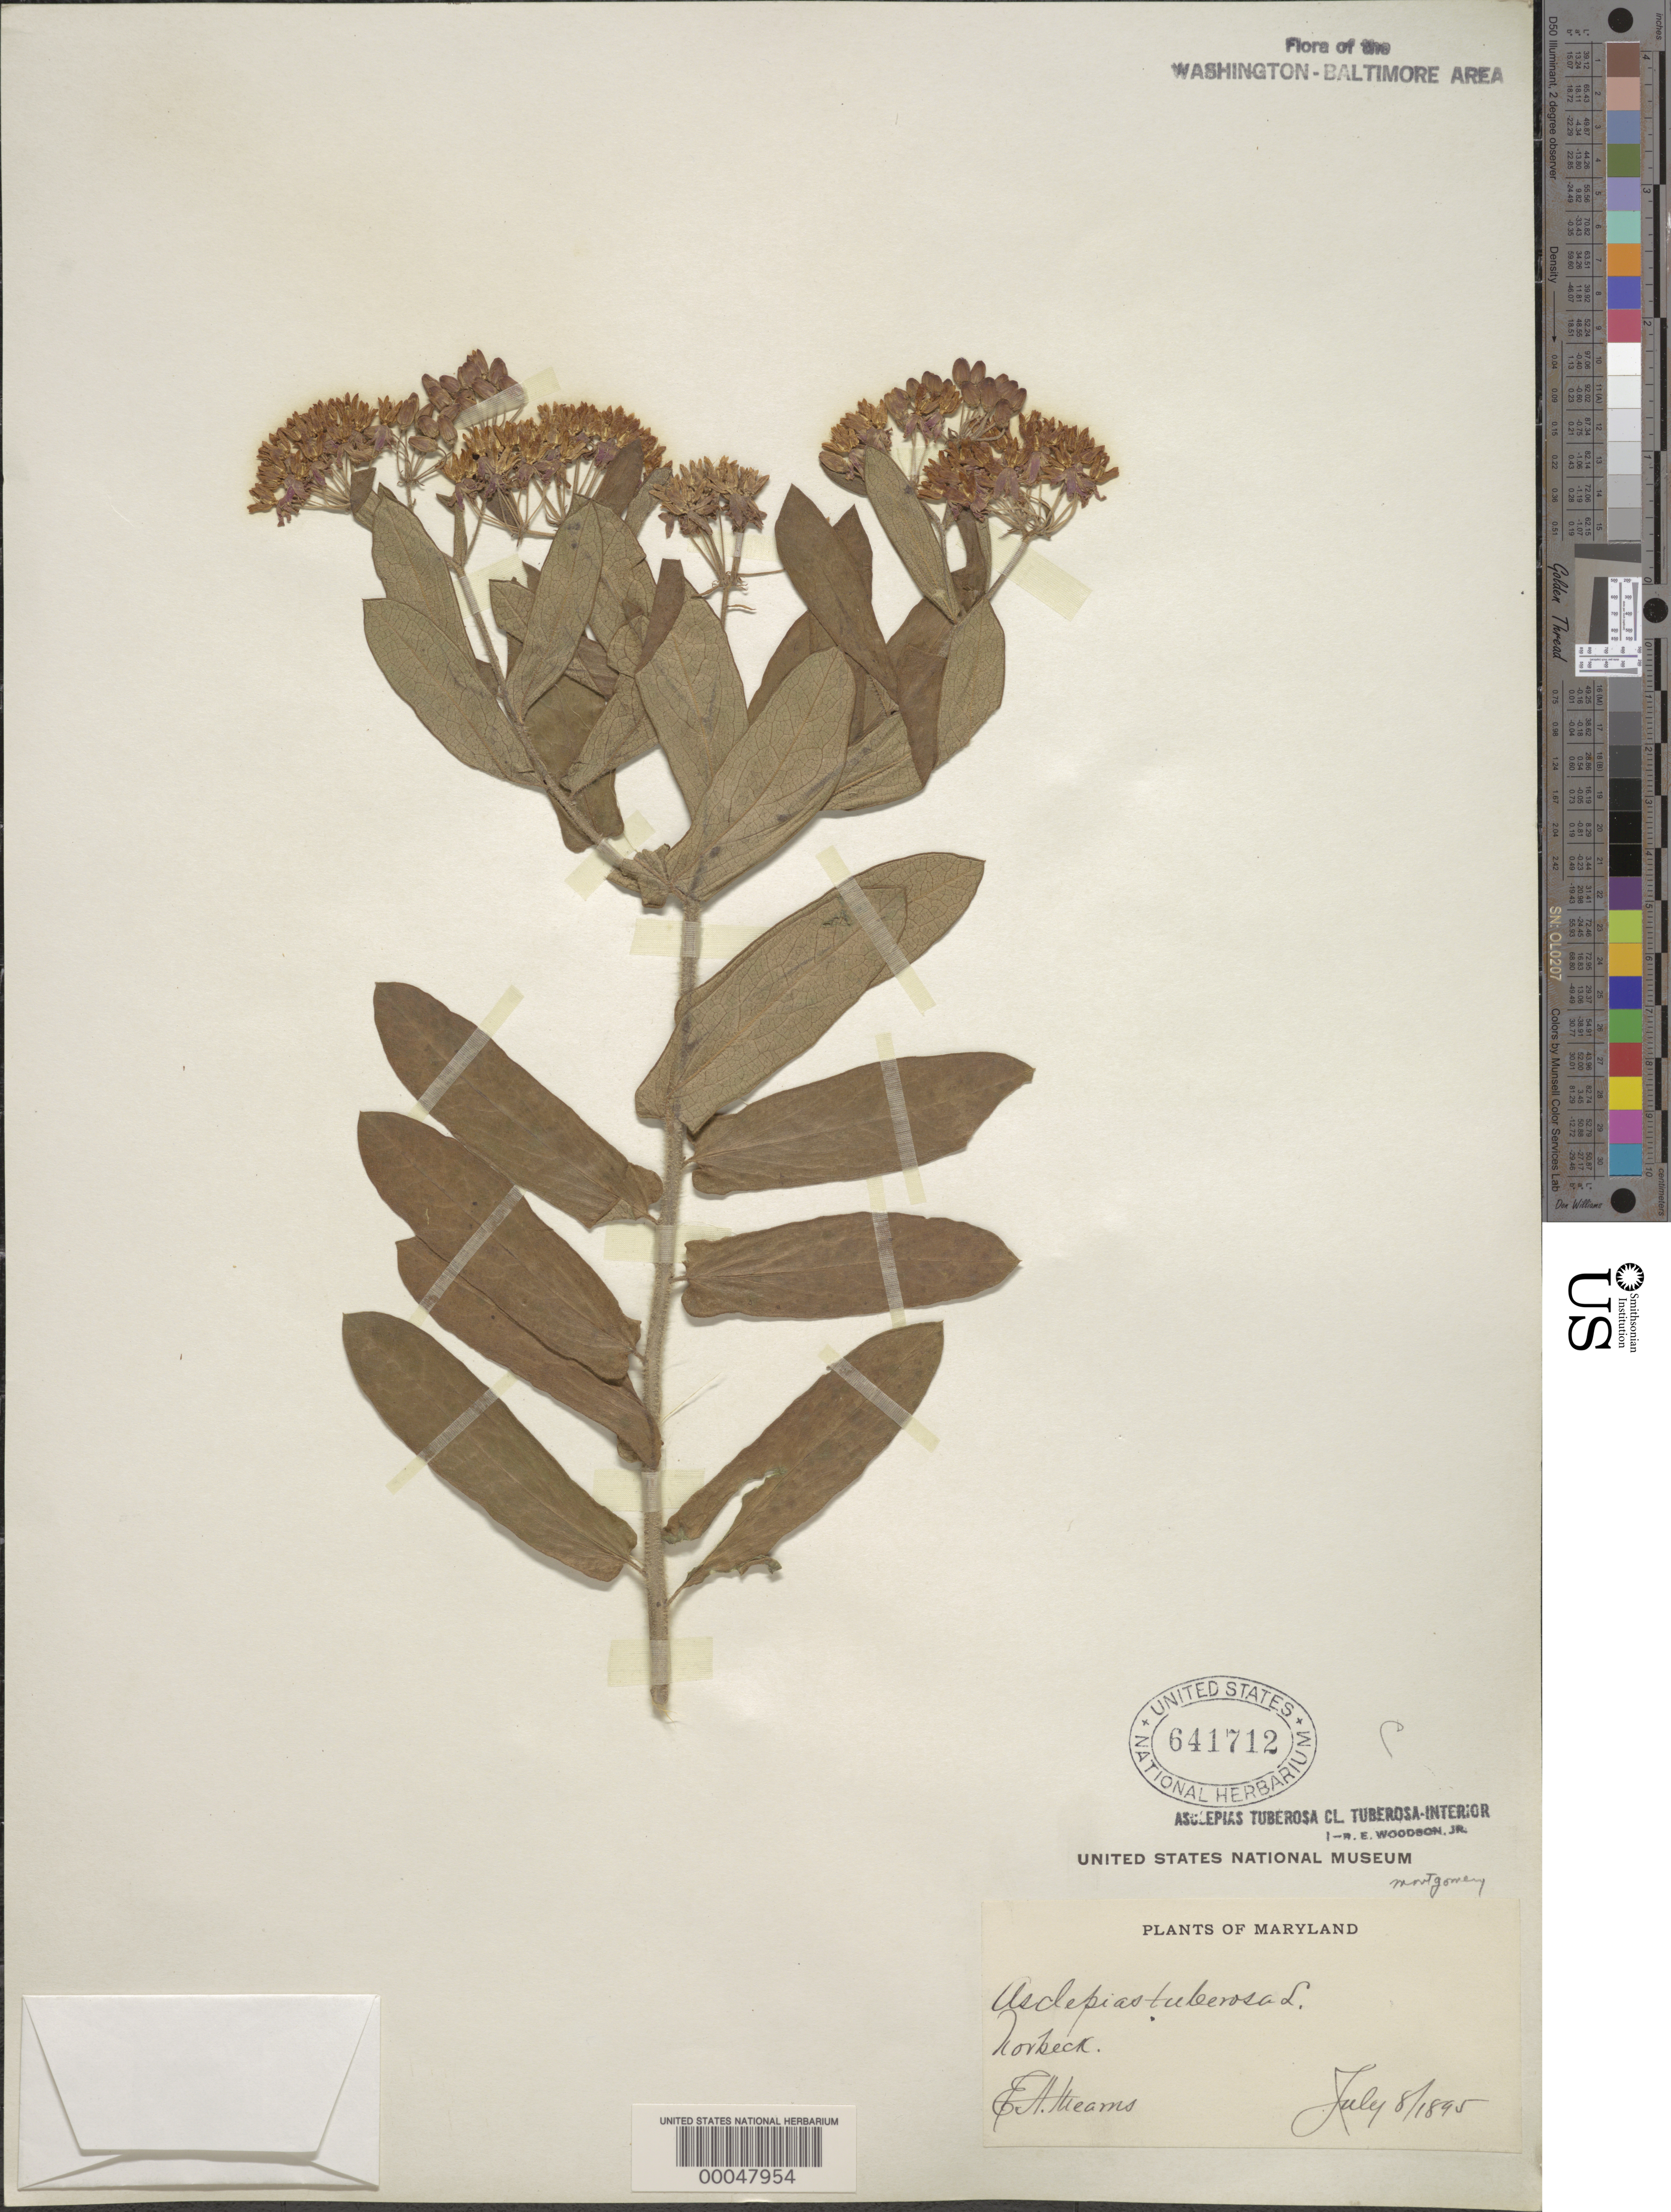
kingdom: Plantae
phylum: Tracheophyta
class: Magnoliopsida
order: Gentianales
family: Apocynaceae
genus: Asclepias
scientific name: Asclepias tuberosa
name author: L.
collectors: E. A. Mearns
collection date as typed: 08 Jul 1895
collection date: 1895-07-08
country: United States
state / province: Maryland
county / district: Montgomery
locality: Norbeck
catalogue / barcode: US 641712